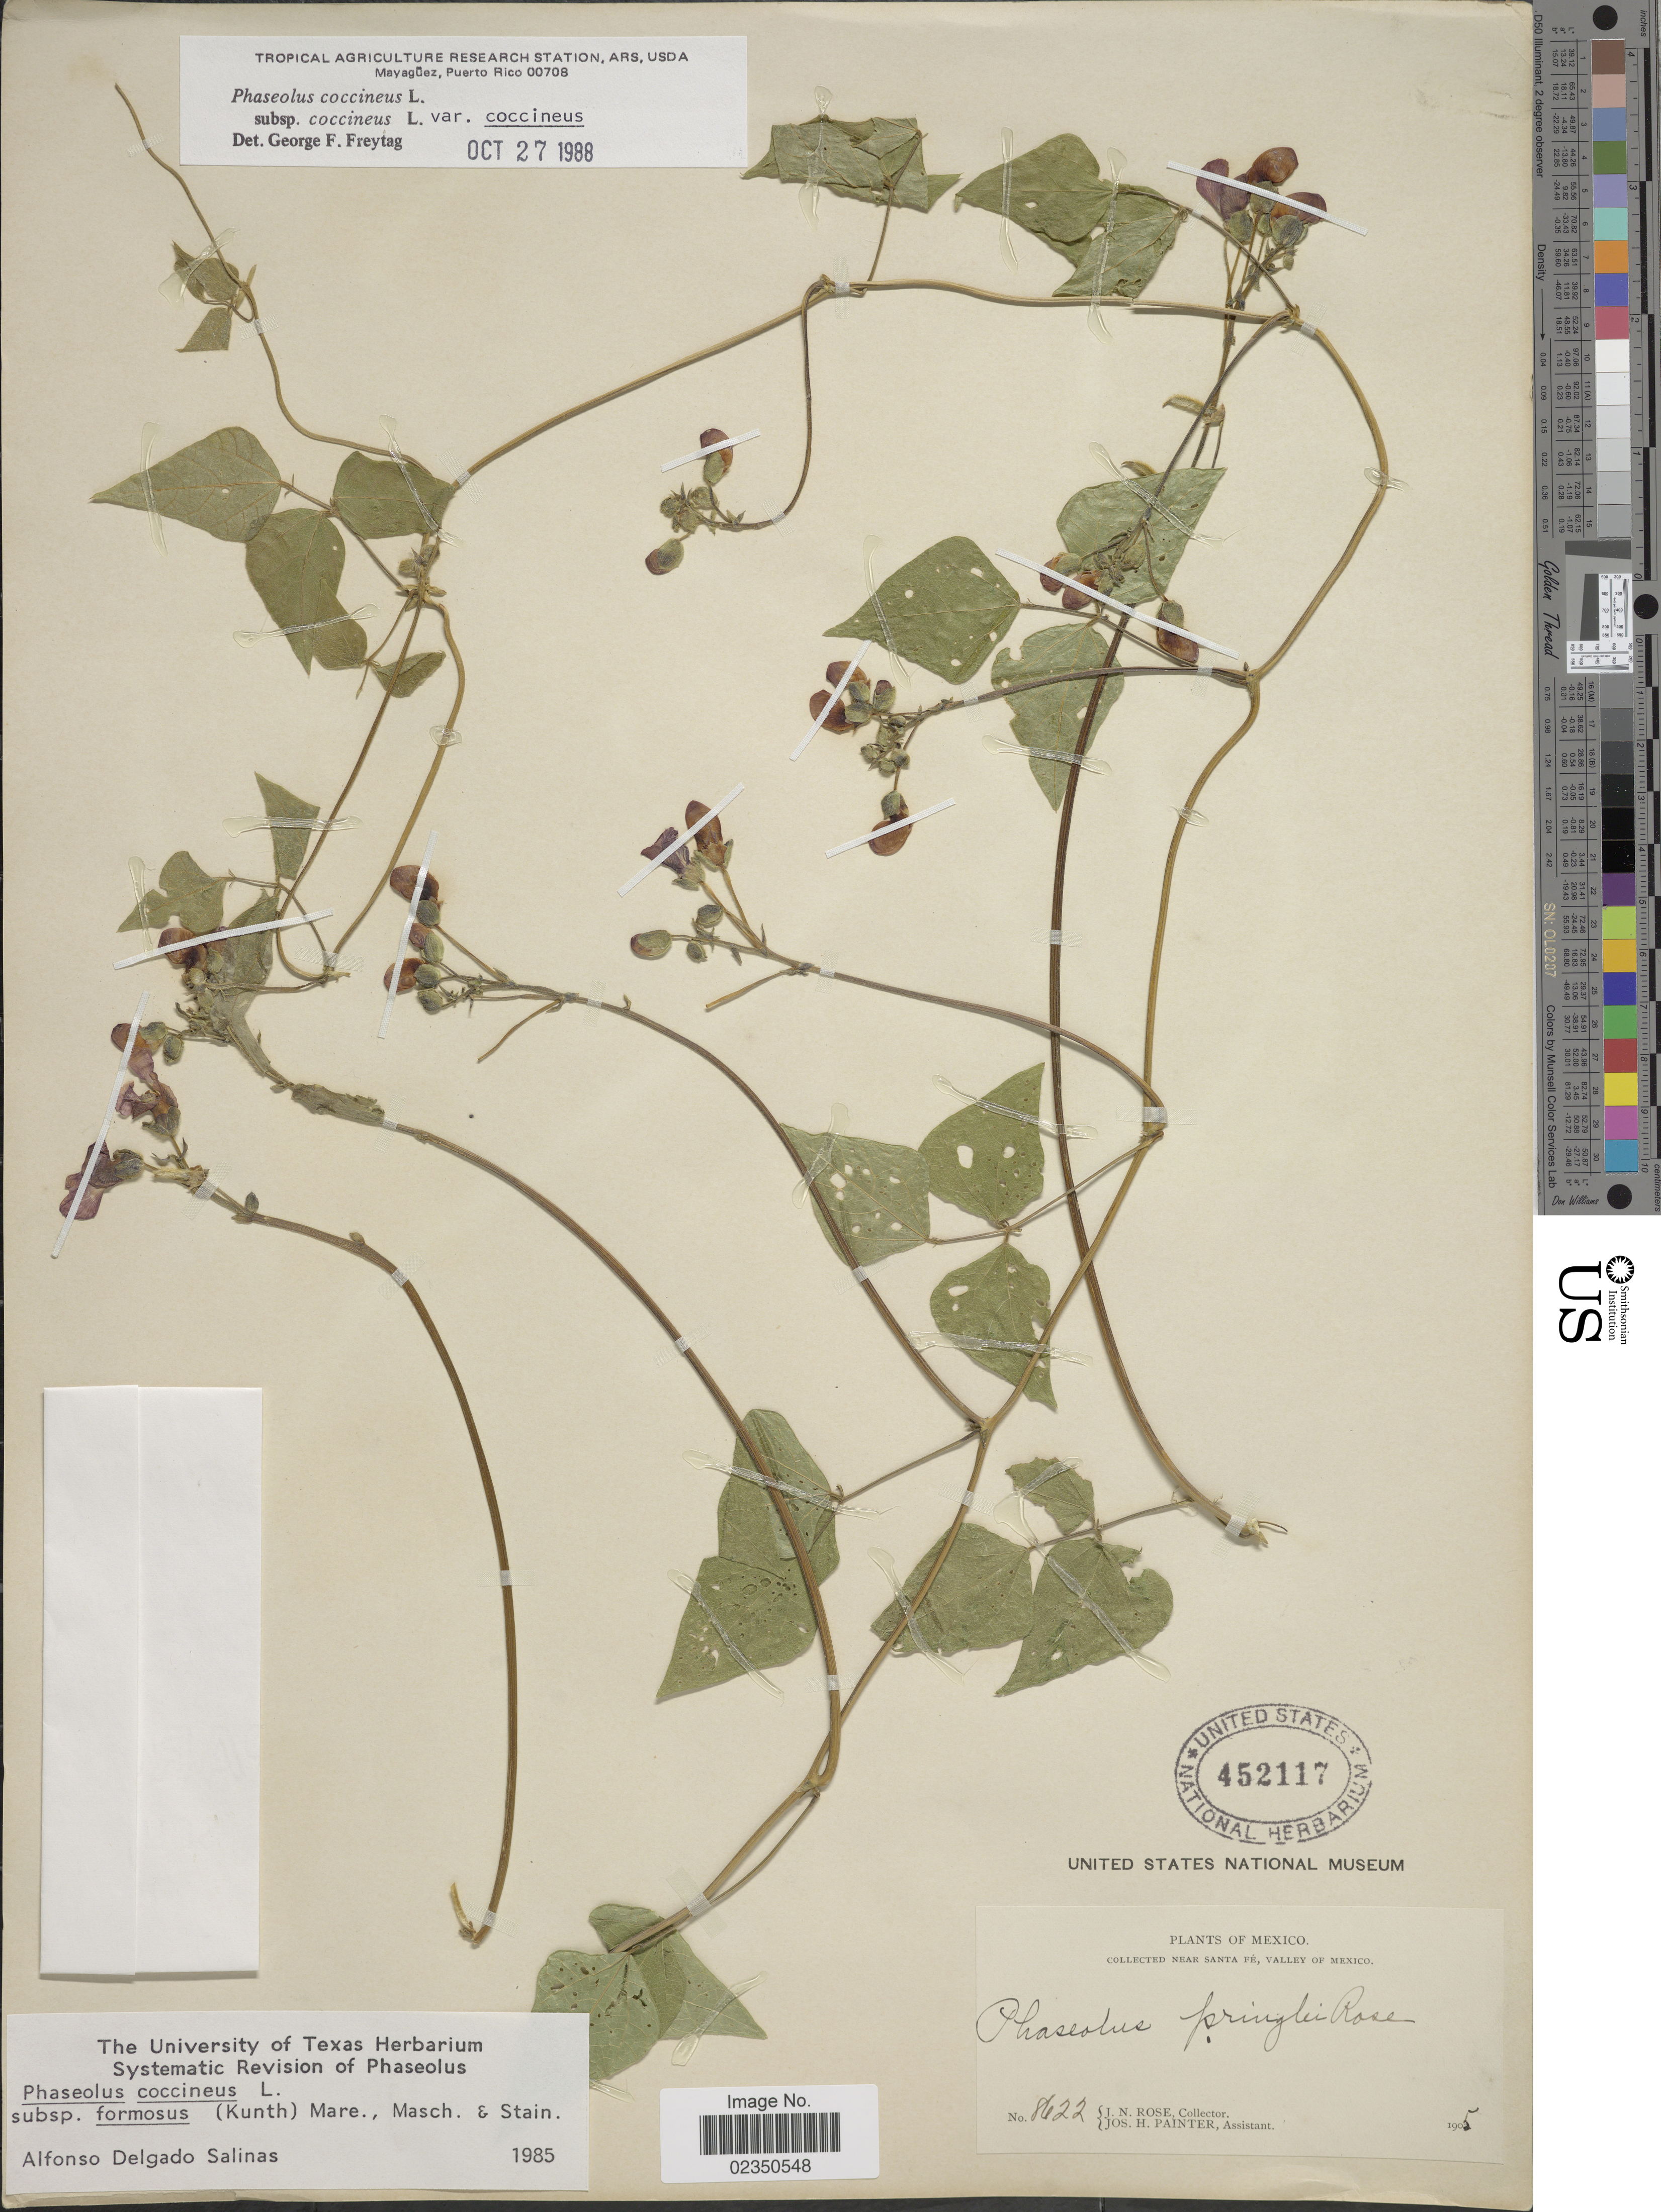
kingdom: Plantae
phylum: Tracheophyta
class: Magnoliopsida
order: Fabales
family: Fabaceae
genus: Phaseolus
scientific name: Phaseolus coccineus var. coccineus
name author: L.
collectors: J. N. Rose & J. H. Painter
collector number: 8622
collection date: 1905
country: Mexico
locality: Near Santa Fe, valley of Mexico.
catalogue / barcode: US 452117